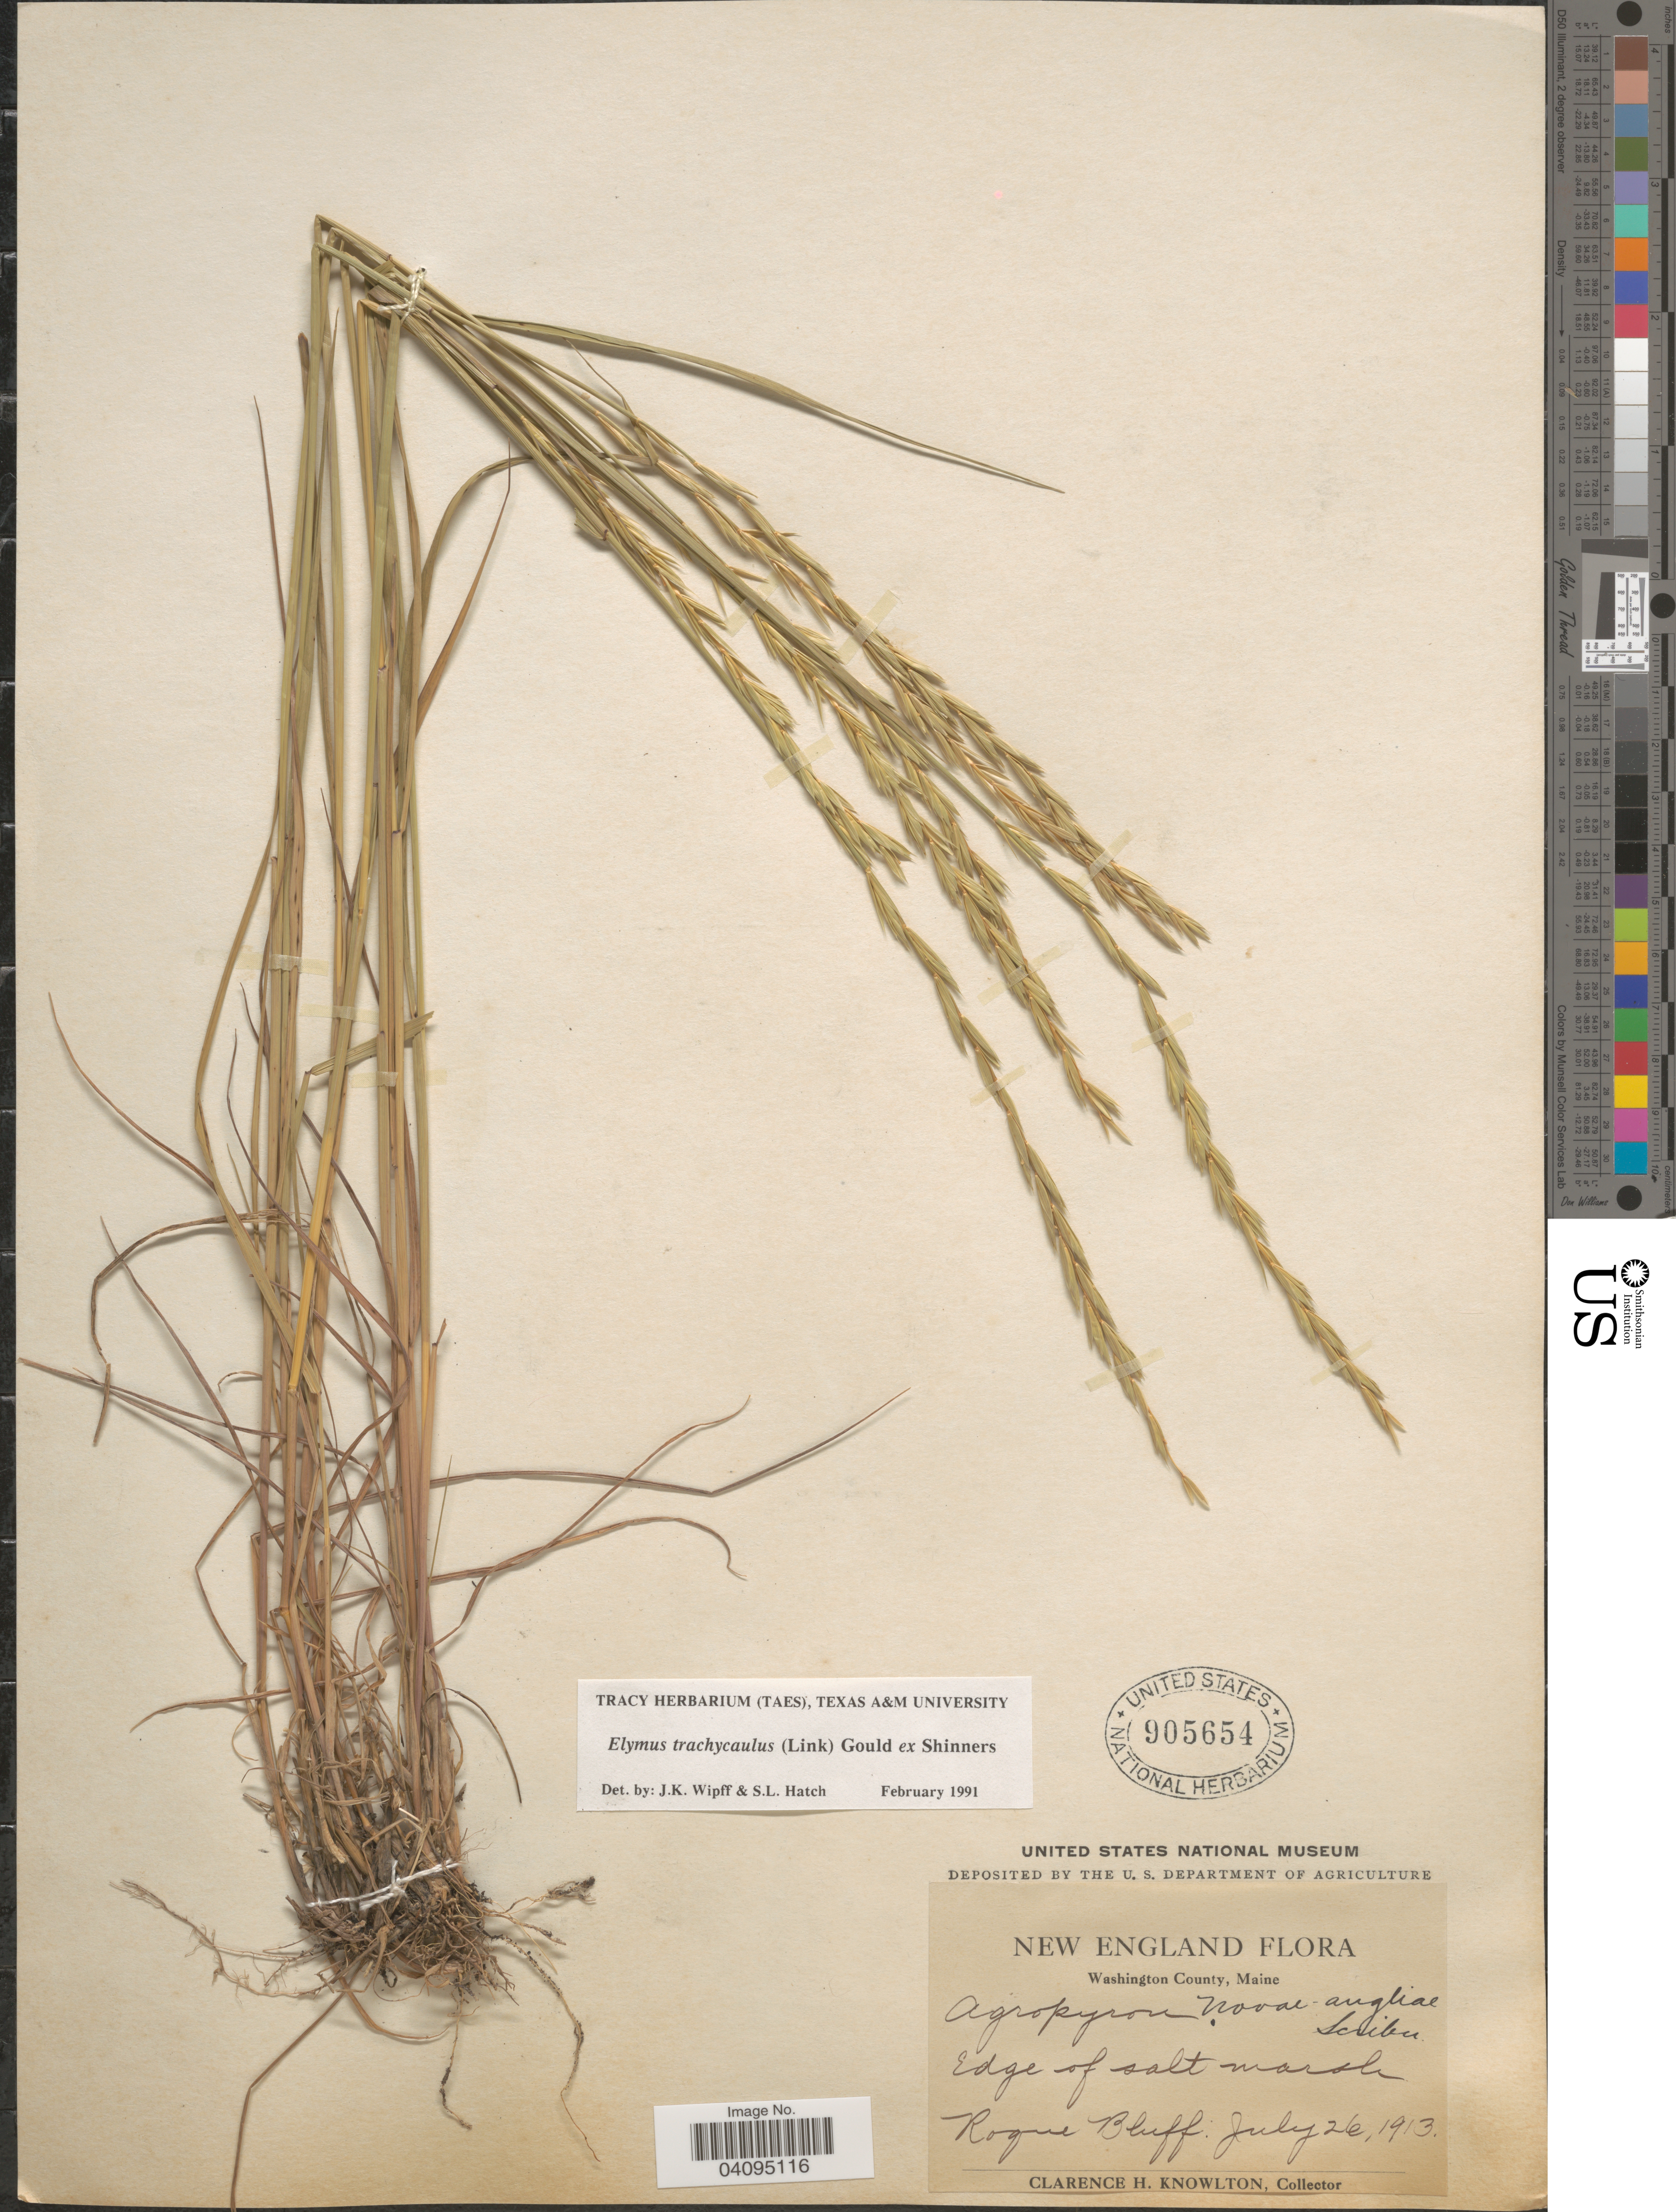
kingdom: Plantae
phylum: Tracheophyta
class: Liliopsida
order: Poales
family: Poaceae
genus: Elymus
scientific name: Elymus trachycaulus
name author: (Link) Gould ex Shinners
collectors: C. H. Knowlton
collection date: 1913-07-26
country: United States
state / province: Maine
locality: New England. Washington County. Edge of salt marsh. Roque Bluff.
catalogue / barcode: US 905654